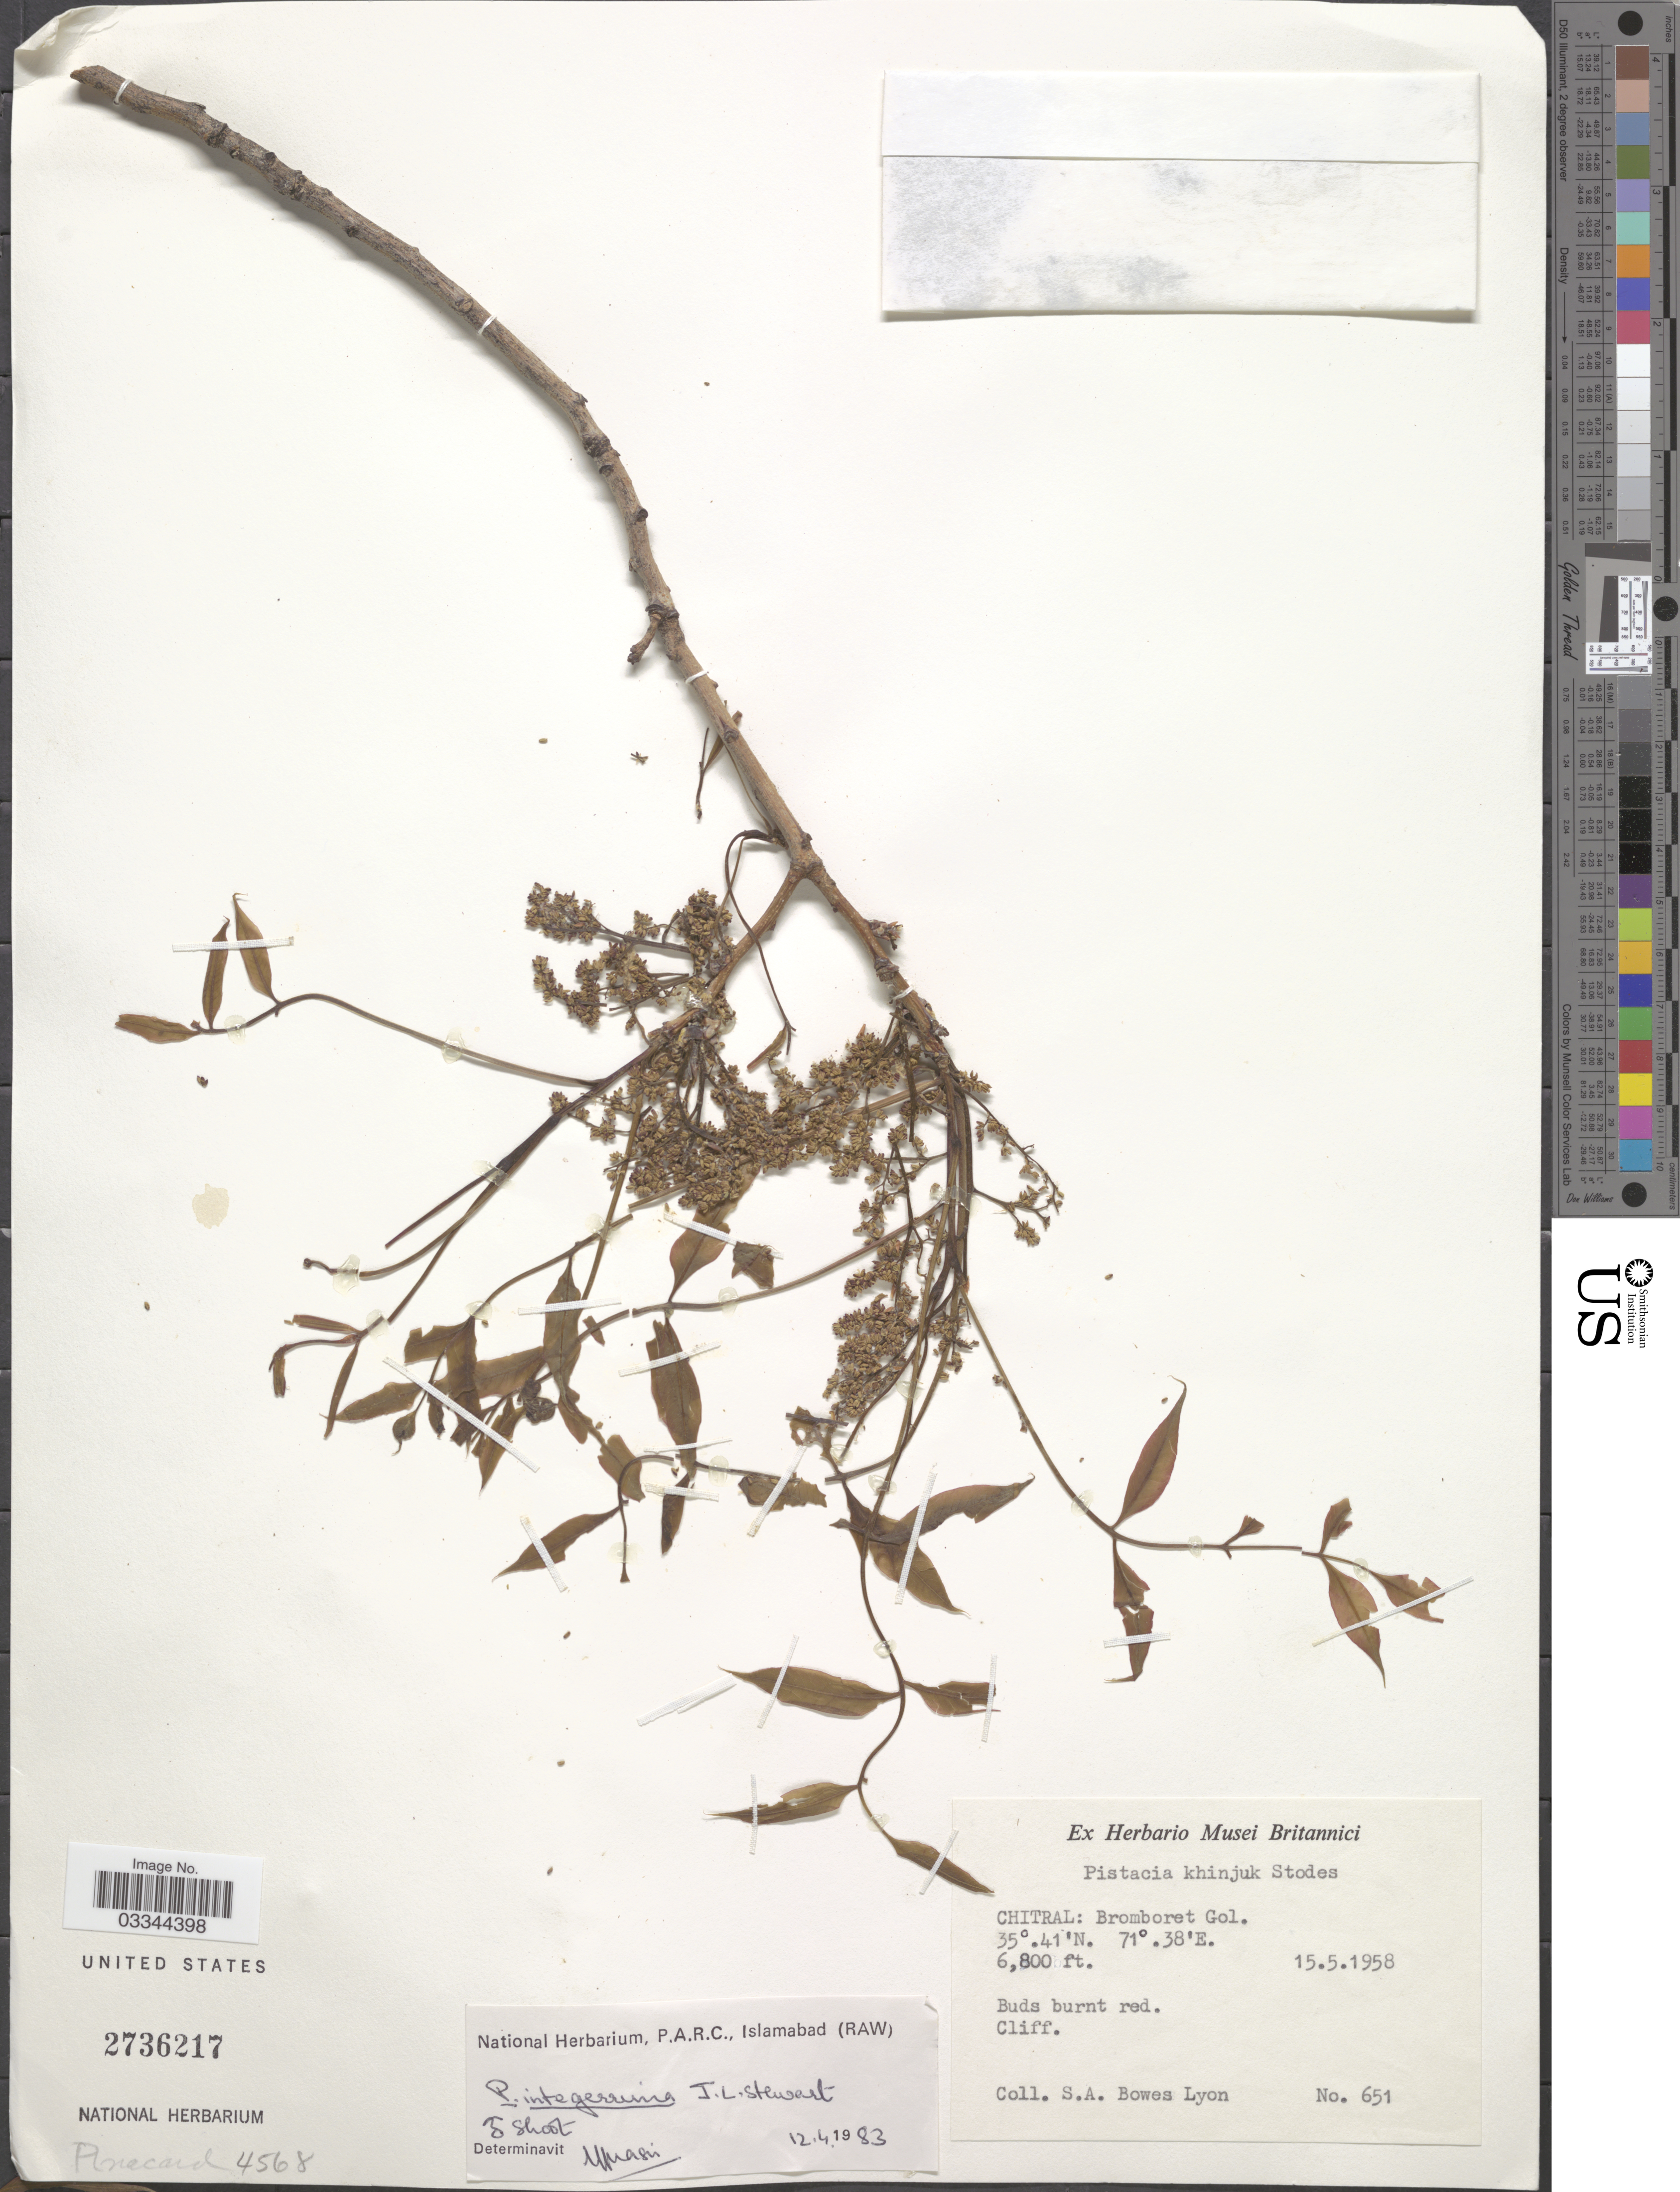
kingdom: Plantae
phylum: Tracheophyta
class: Magnoliopsida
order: Sapindales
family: Anacardiaceae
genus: Pistacia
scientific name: Pistacia integerrima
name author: J. L. Stewart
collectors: S. Bowes Lyon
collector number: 651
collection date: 1958-05-15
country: Pakistan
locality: Chitral: Bromboret Gol.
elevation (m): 2073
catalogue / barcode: US 2736217